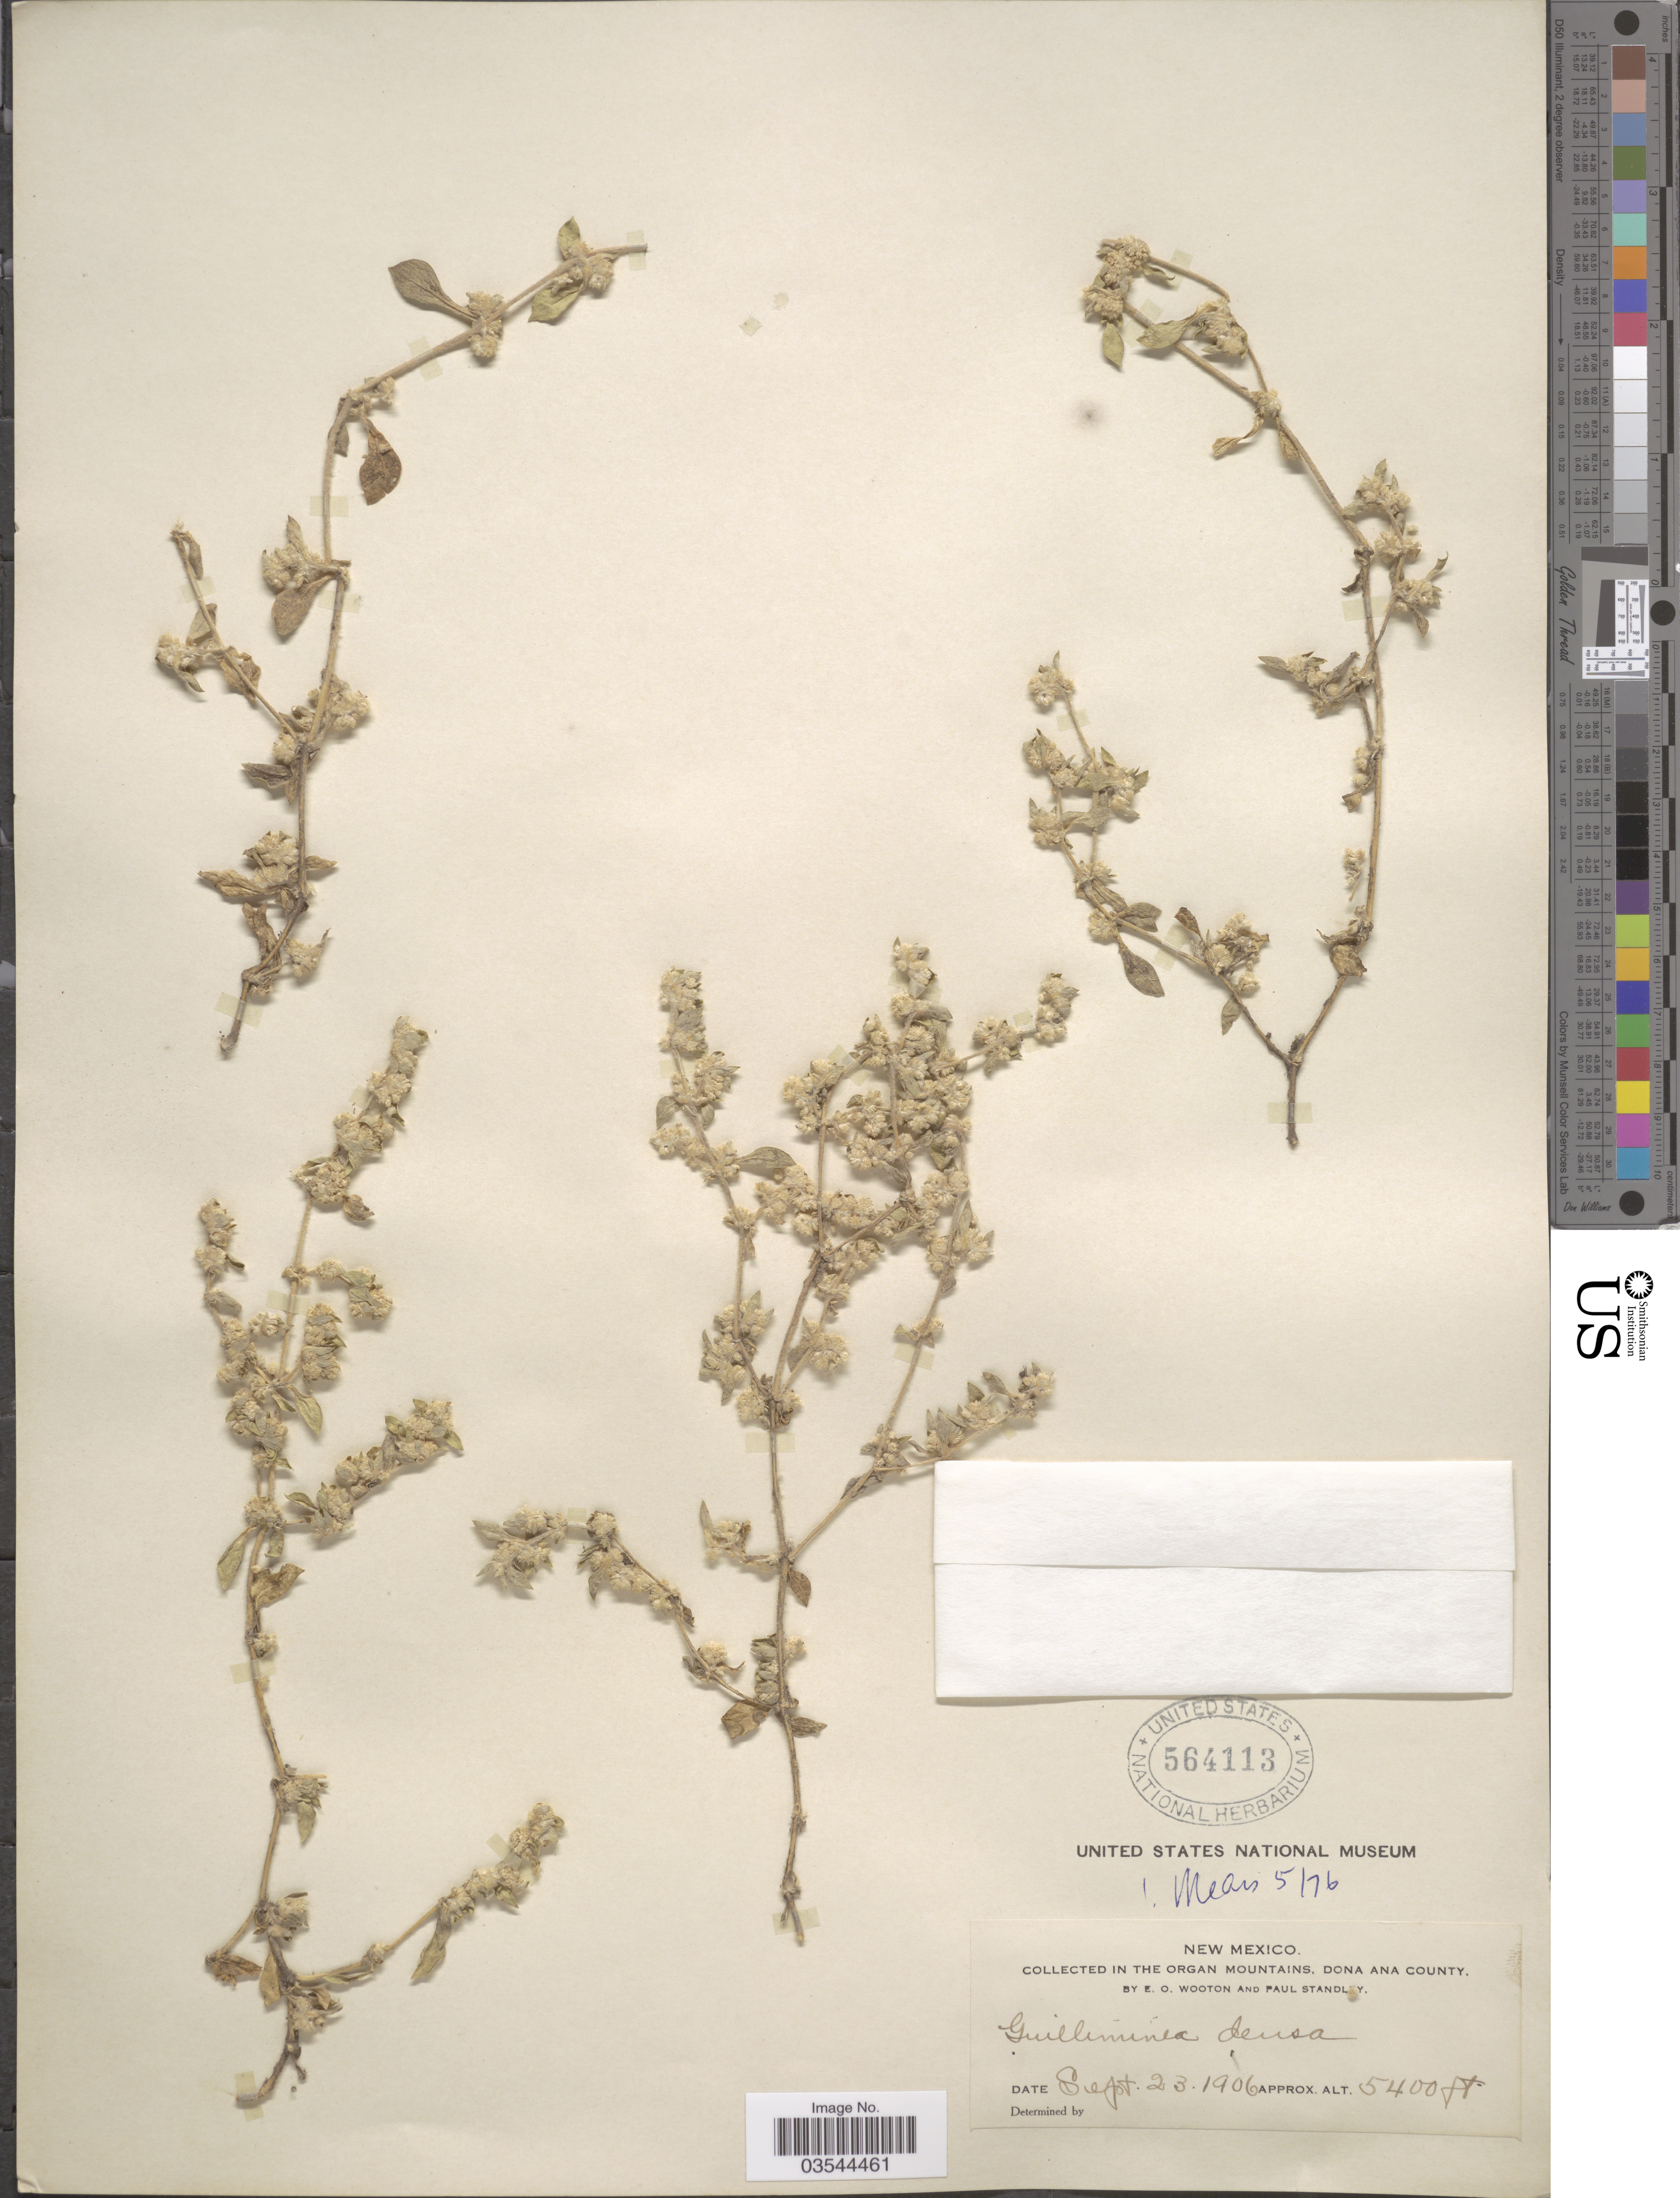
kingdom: Plantae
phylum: Tracheophyta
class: Magnoliopsida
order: Caryophyllales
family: Amaranthaceae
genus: Guilleminea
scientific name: Guilleminea densa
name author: (Humb. & Bonpl. ex Schult.) Moq.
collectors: E. O. Wooton & P. C. Standley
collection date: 1906-09-23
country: United States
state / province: New Mexico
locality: The Organ Mountains, Dona Ana County.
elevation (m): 1646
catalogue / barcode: US 564113